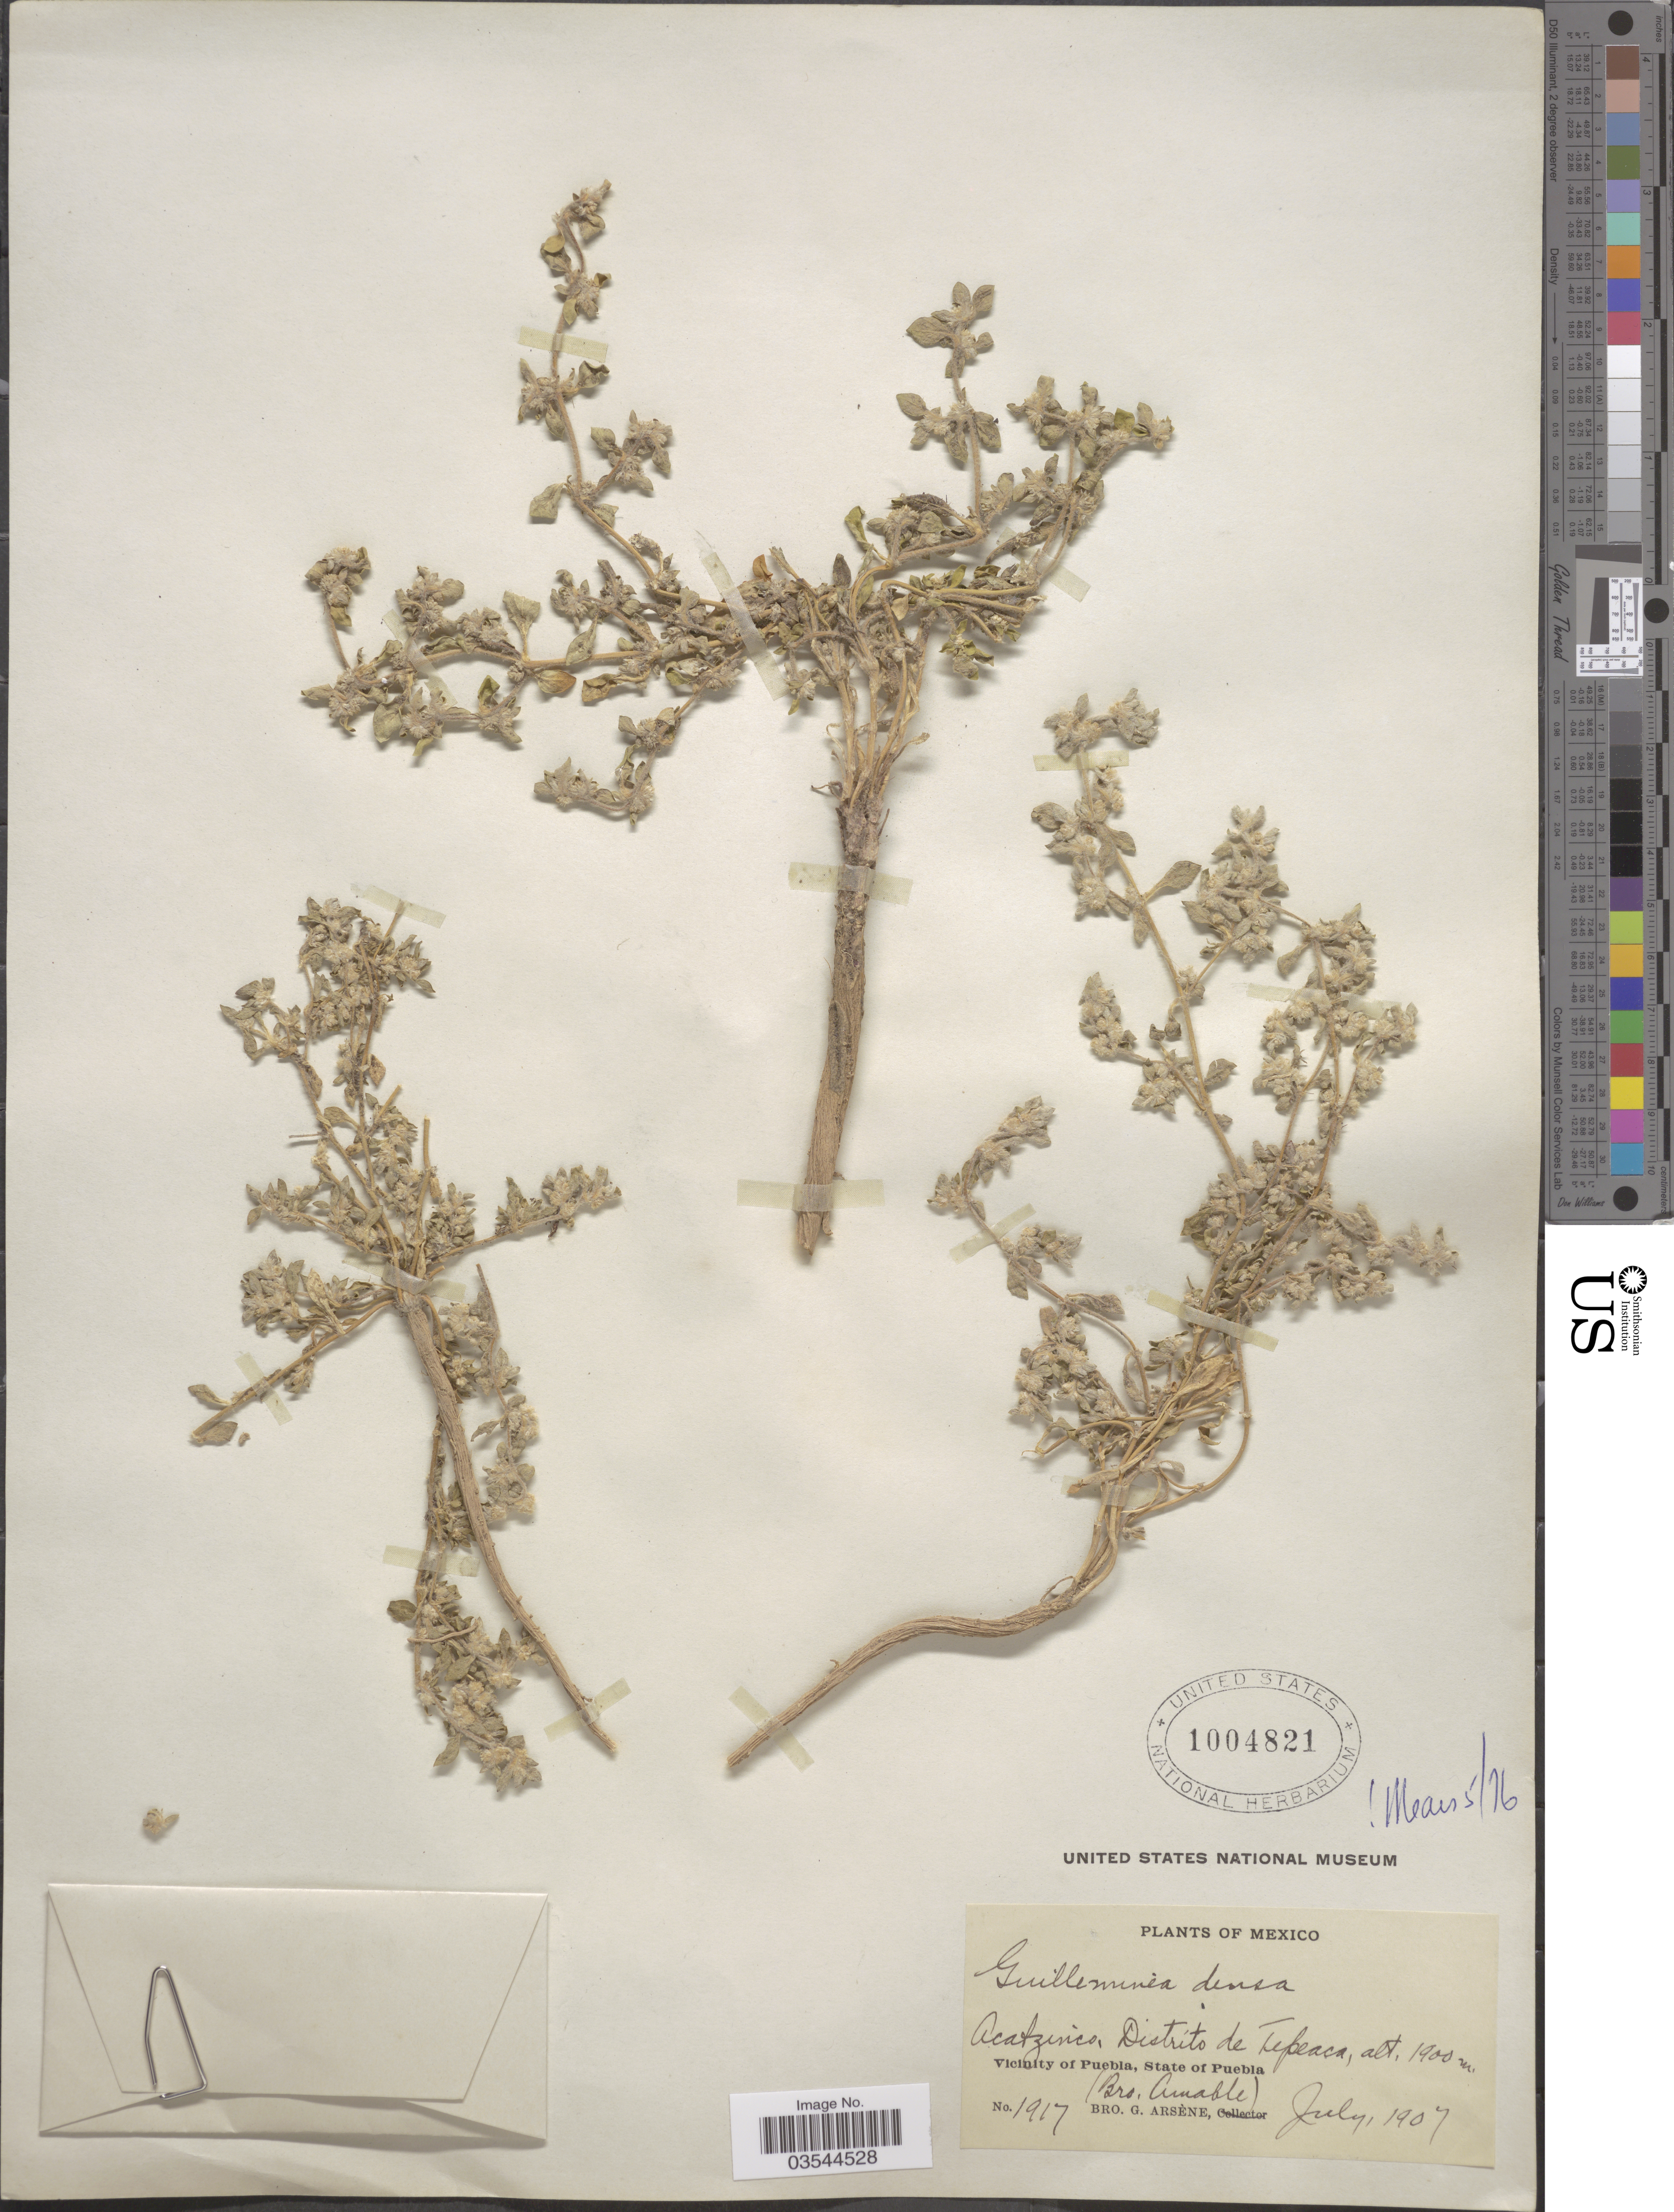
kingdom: Plantae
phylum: Tracheophyta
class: Magnoliopsida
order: Caryophyllales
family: Amaranthaceae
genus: Guilleminea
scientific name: Guilleminea densa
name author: (Humb. & Bonpl. ex Schult.) Moq.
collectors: Bro. G. Arsène & B. Amable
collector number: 1917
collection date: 1907-07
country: Mexico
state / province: Puebla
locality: Acatzinco, Distrito de Tepeaca. Vicinity of Puebla.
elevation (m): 1900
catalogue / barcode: US 1004821